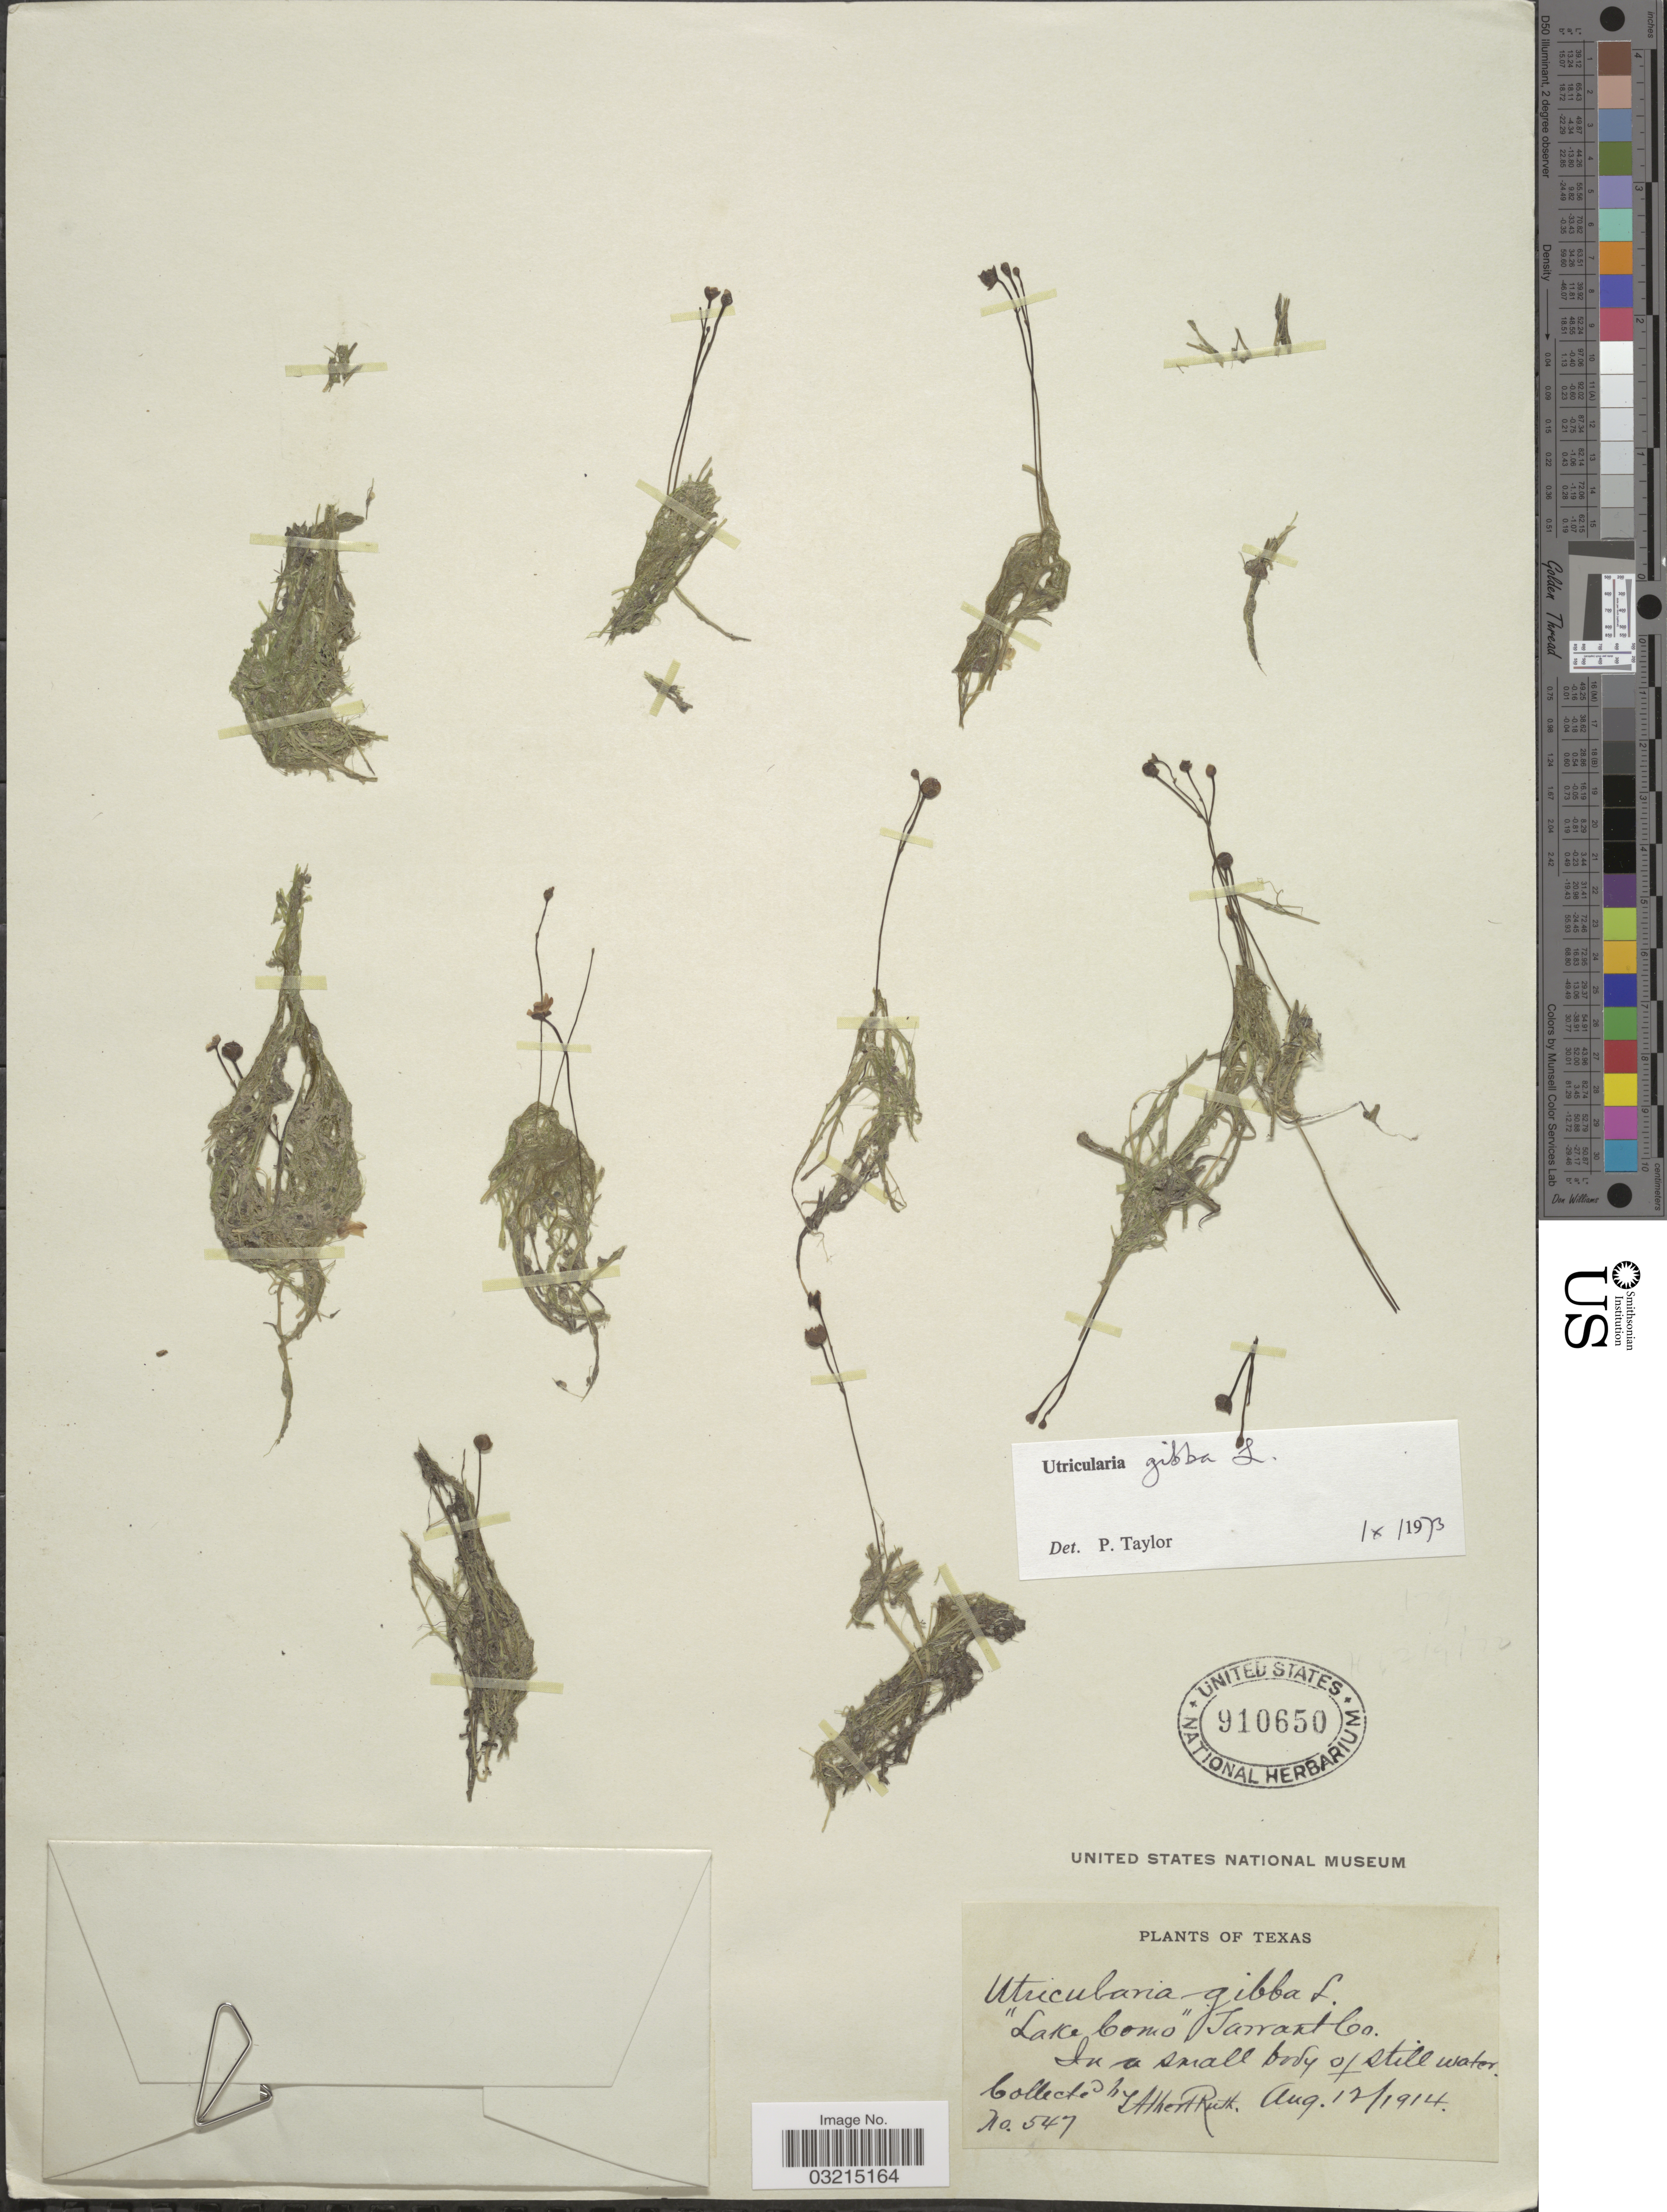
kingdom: Plantae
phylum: Tracheophyta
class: Magnoliopsida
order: Lamiales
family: Lentibulariaceae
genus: Utricularia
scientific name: Utricularia gibba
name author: L.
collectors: A. Ruth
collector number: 547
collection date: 1914-08-12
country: United States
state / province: Texas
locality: Lake Como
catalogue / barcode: US 910650